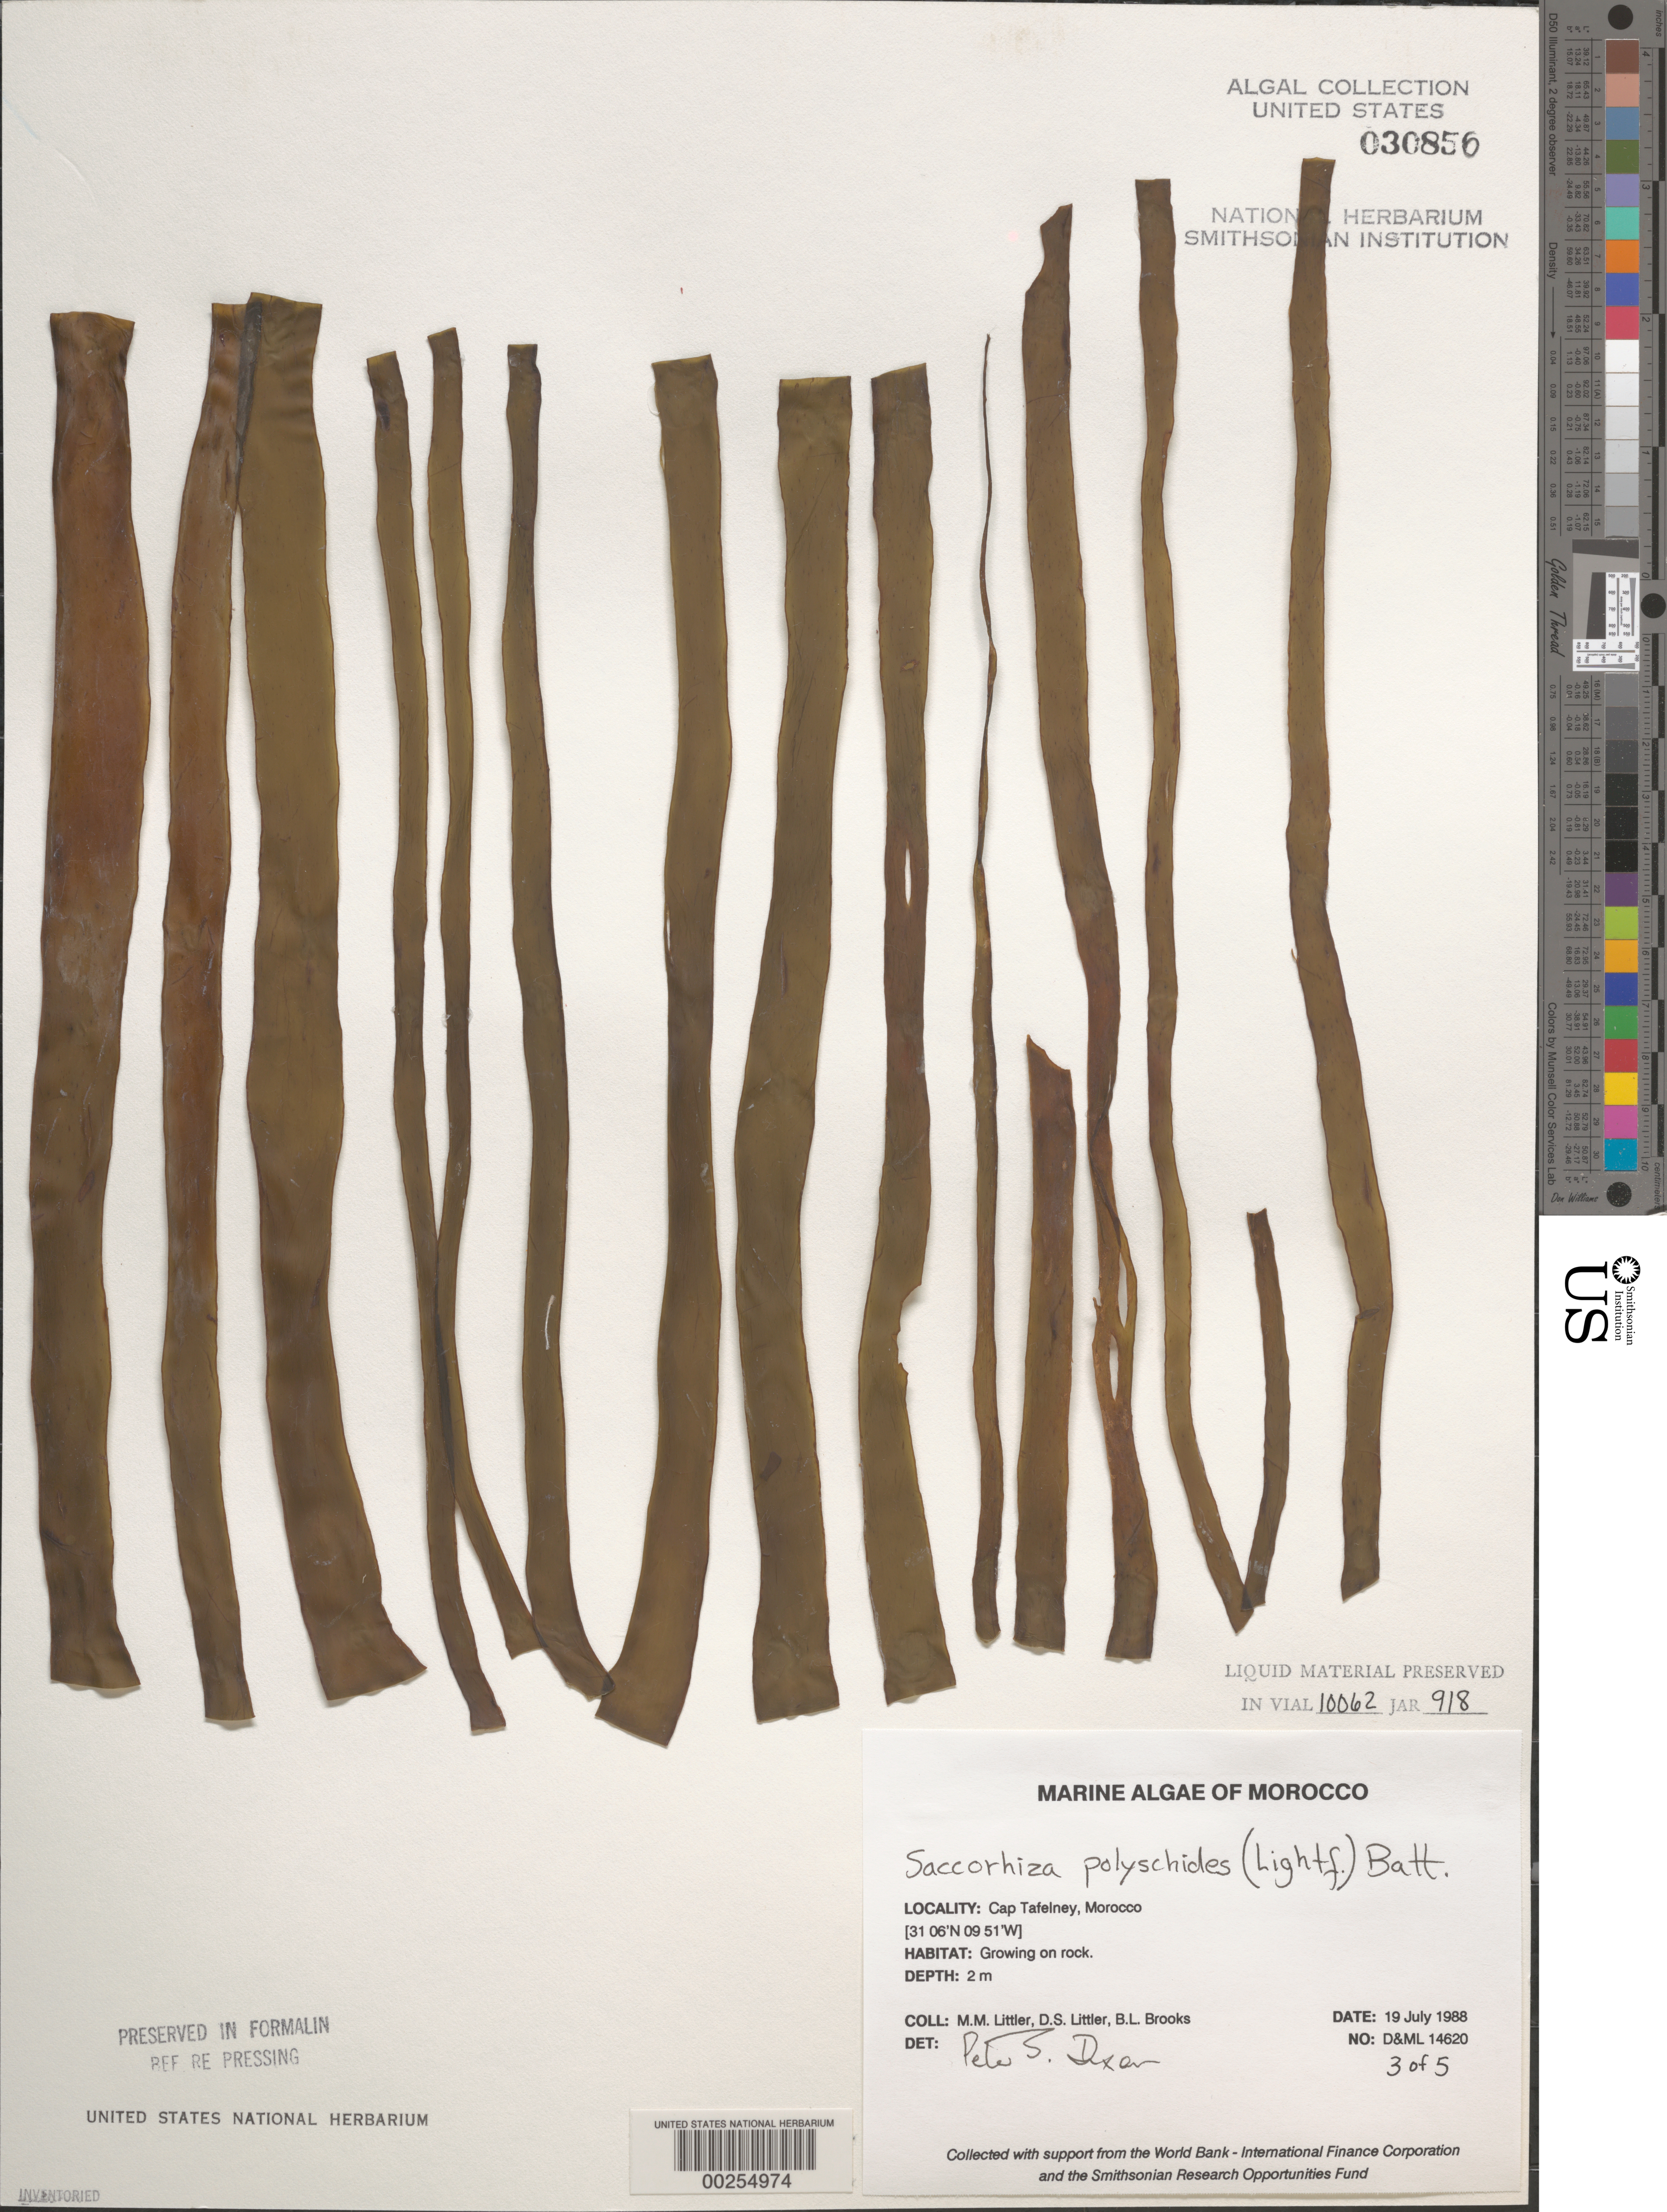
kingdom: Chromista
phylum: Foraminifera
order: Astrorhizida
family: Hyperamminidae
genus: Saccorhiza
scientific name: Saccorhiza polyschides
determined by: Dixon, P. S.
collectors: M. M. Littler, D. S. Littler & B. Brooks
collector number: D&ML 14620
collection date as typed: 19 Jul 1988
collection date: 1988-07-19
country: Morocco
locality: Cap Tafelney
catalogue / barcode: US 30856